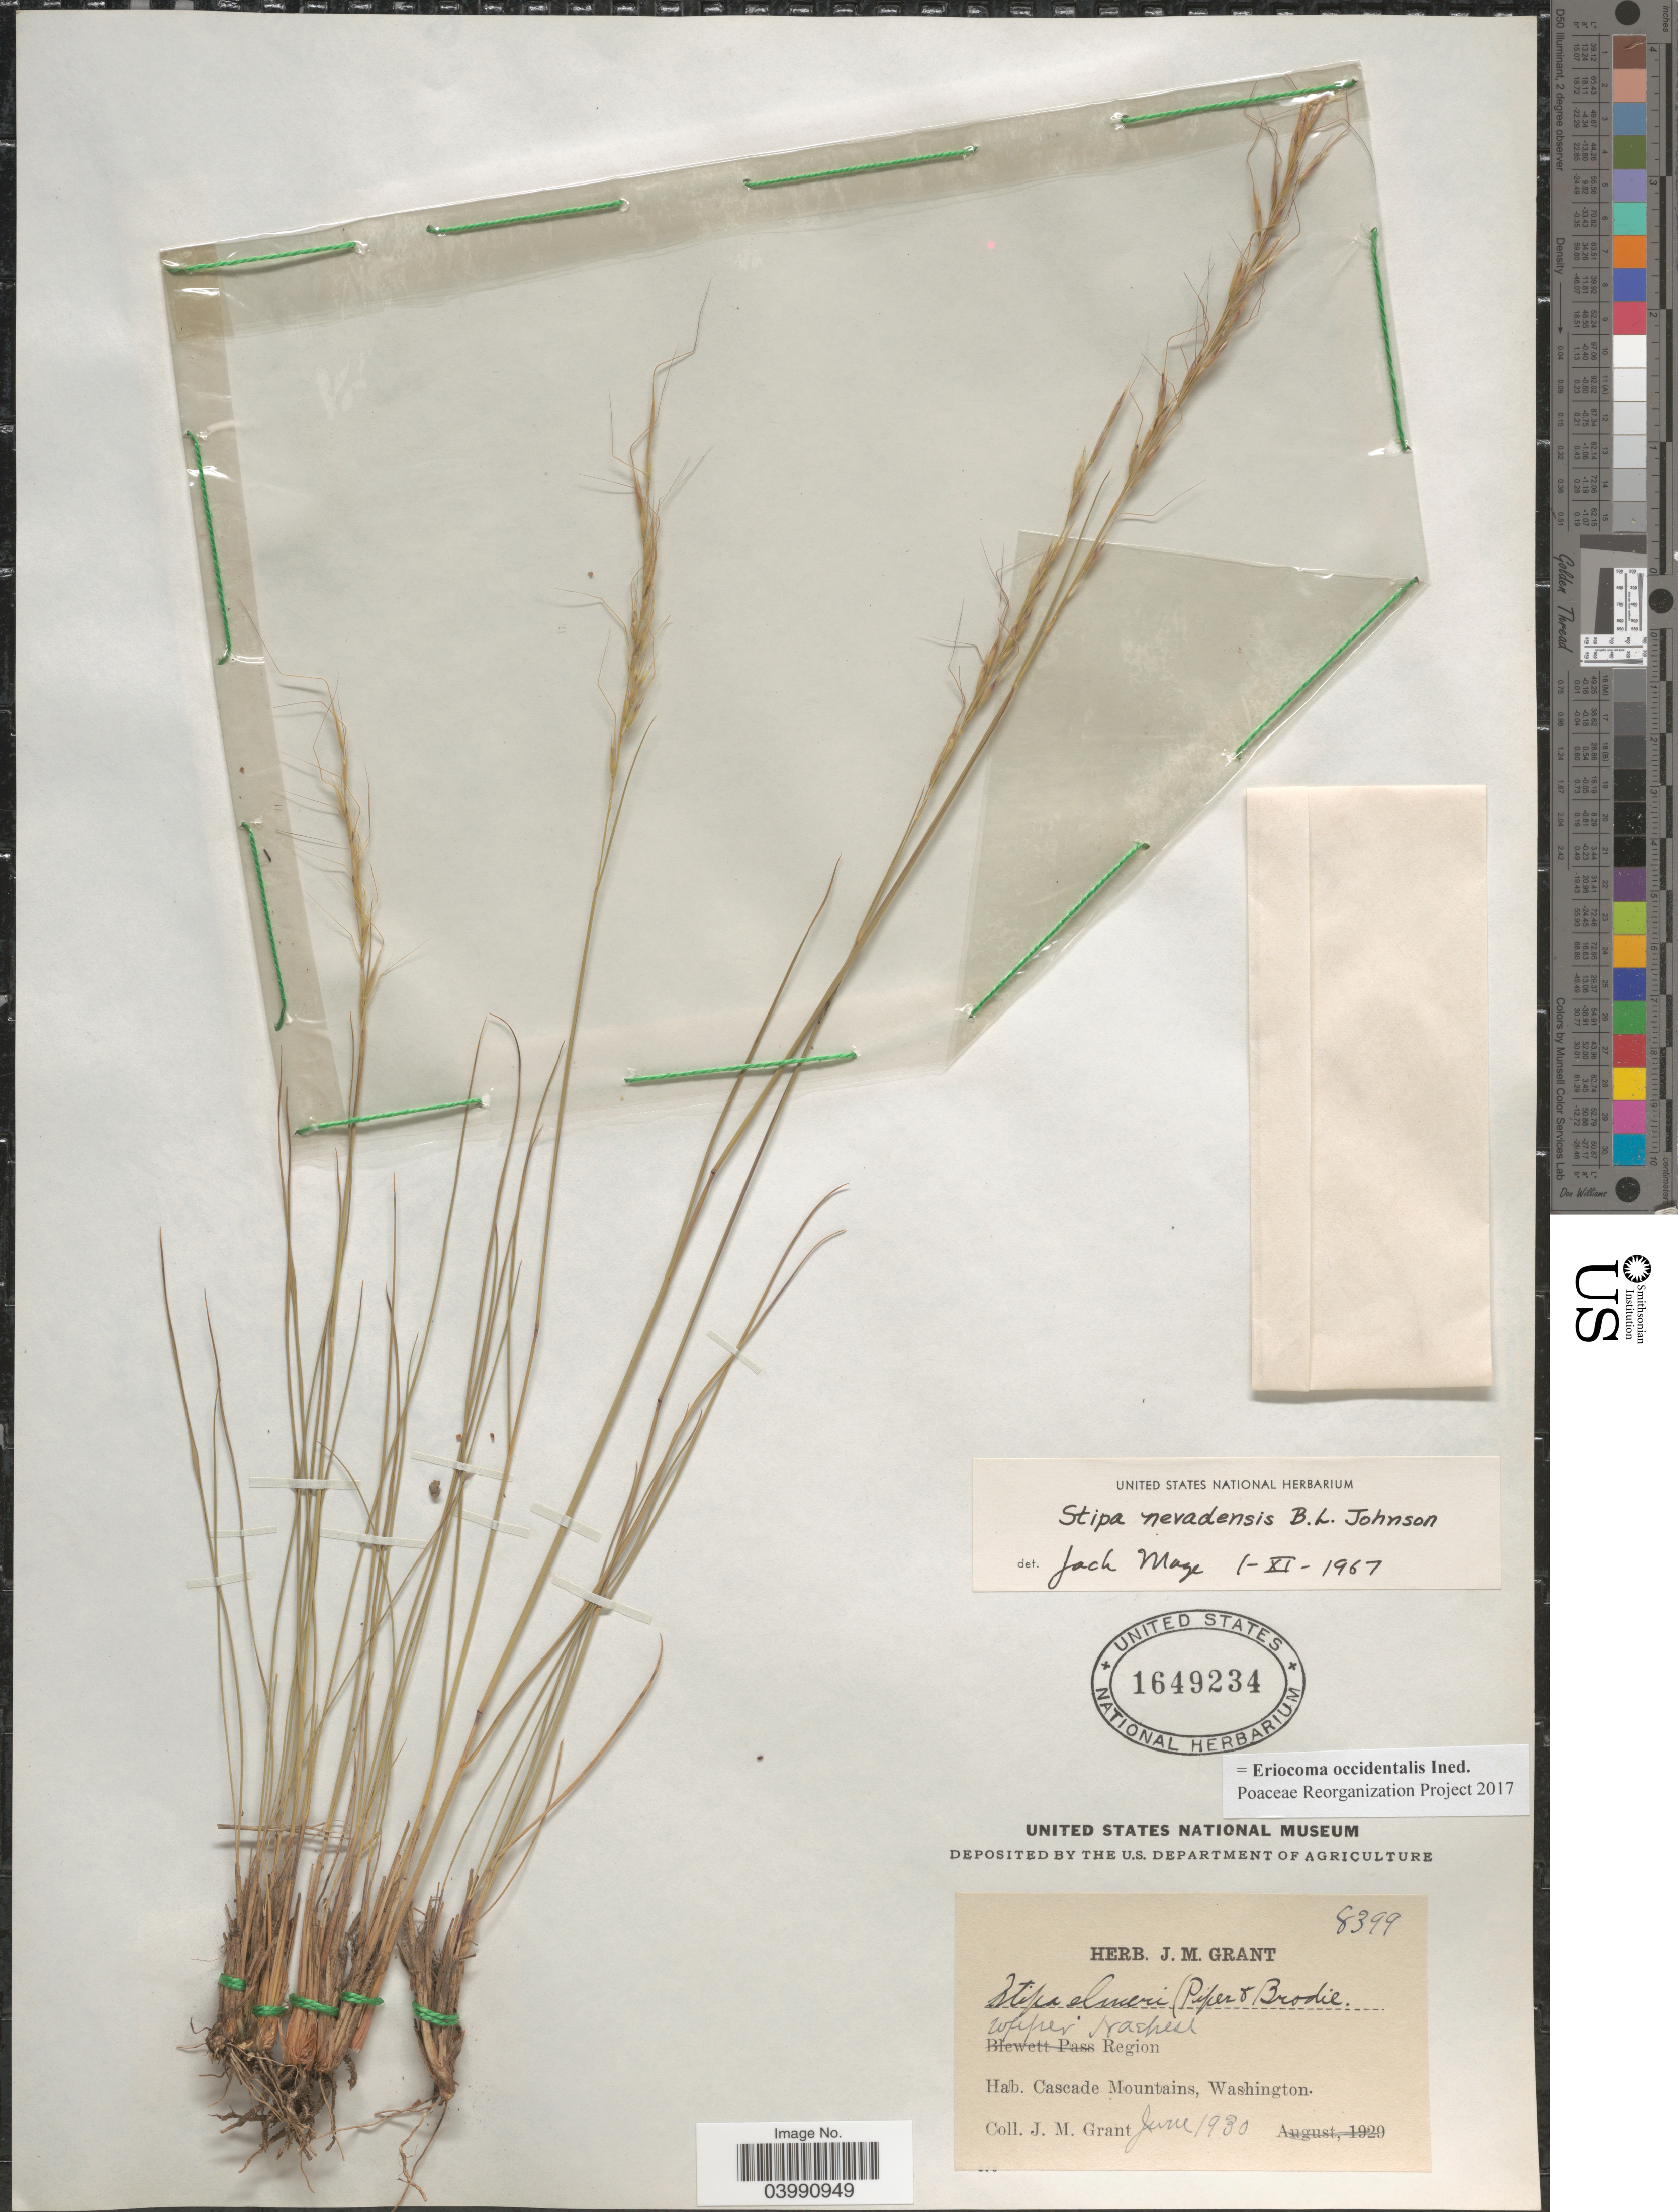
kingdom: Plantae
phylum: Tracheophyta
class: Liliopsida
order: Poales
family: Poaceae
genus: Eriocoma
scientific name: Eriocoma occidentalis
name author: (Thurb. ex S. Watson) Romasch.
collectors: J. M. Grant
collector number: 8399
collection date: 1930-06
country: United States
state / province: Washington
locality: Upper Nachese Region. Cascade Mountains.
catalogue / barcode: US 1649234